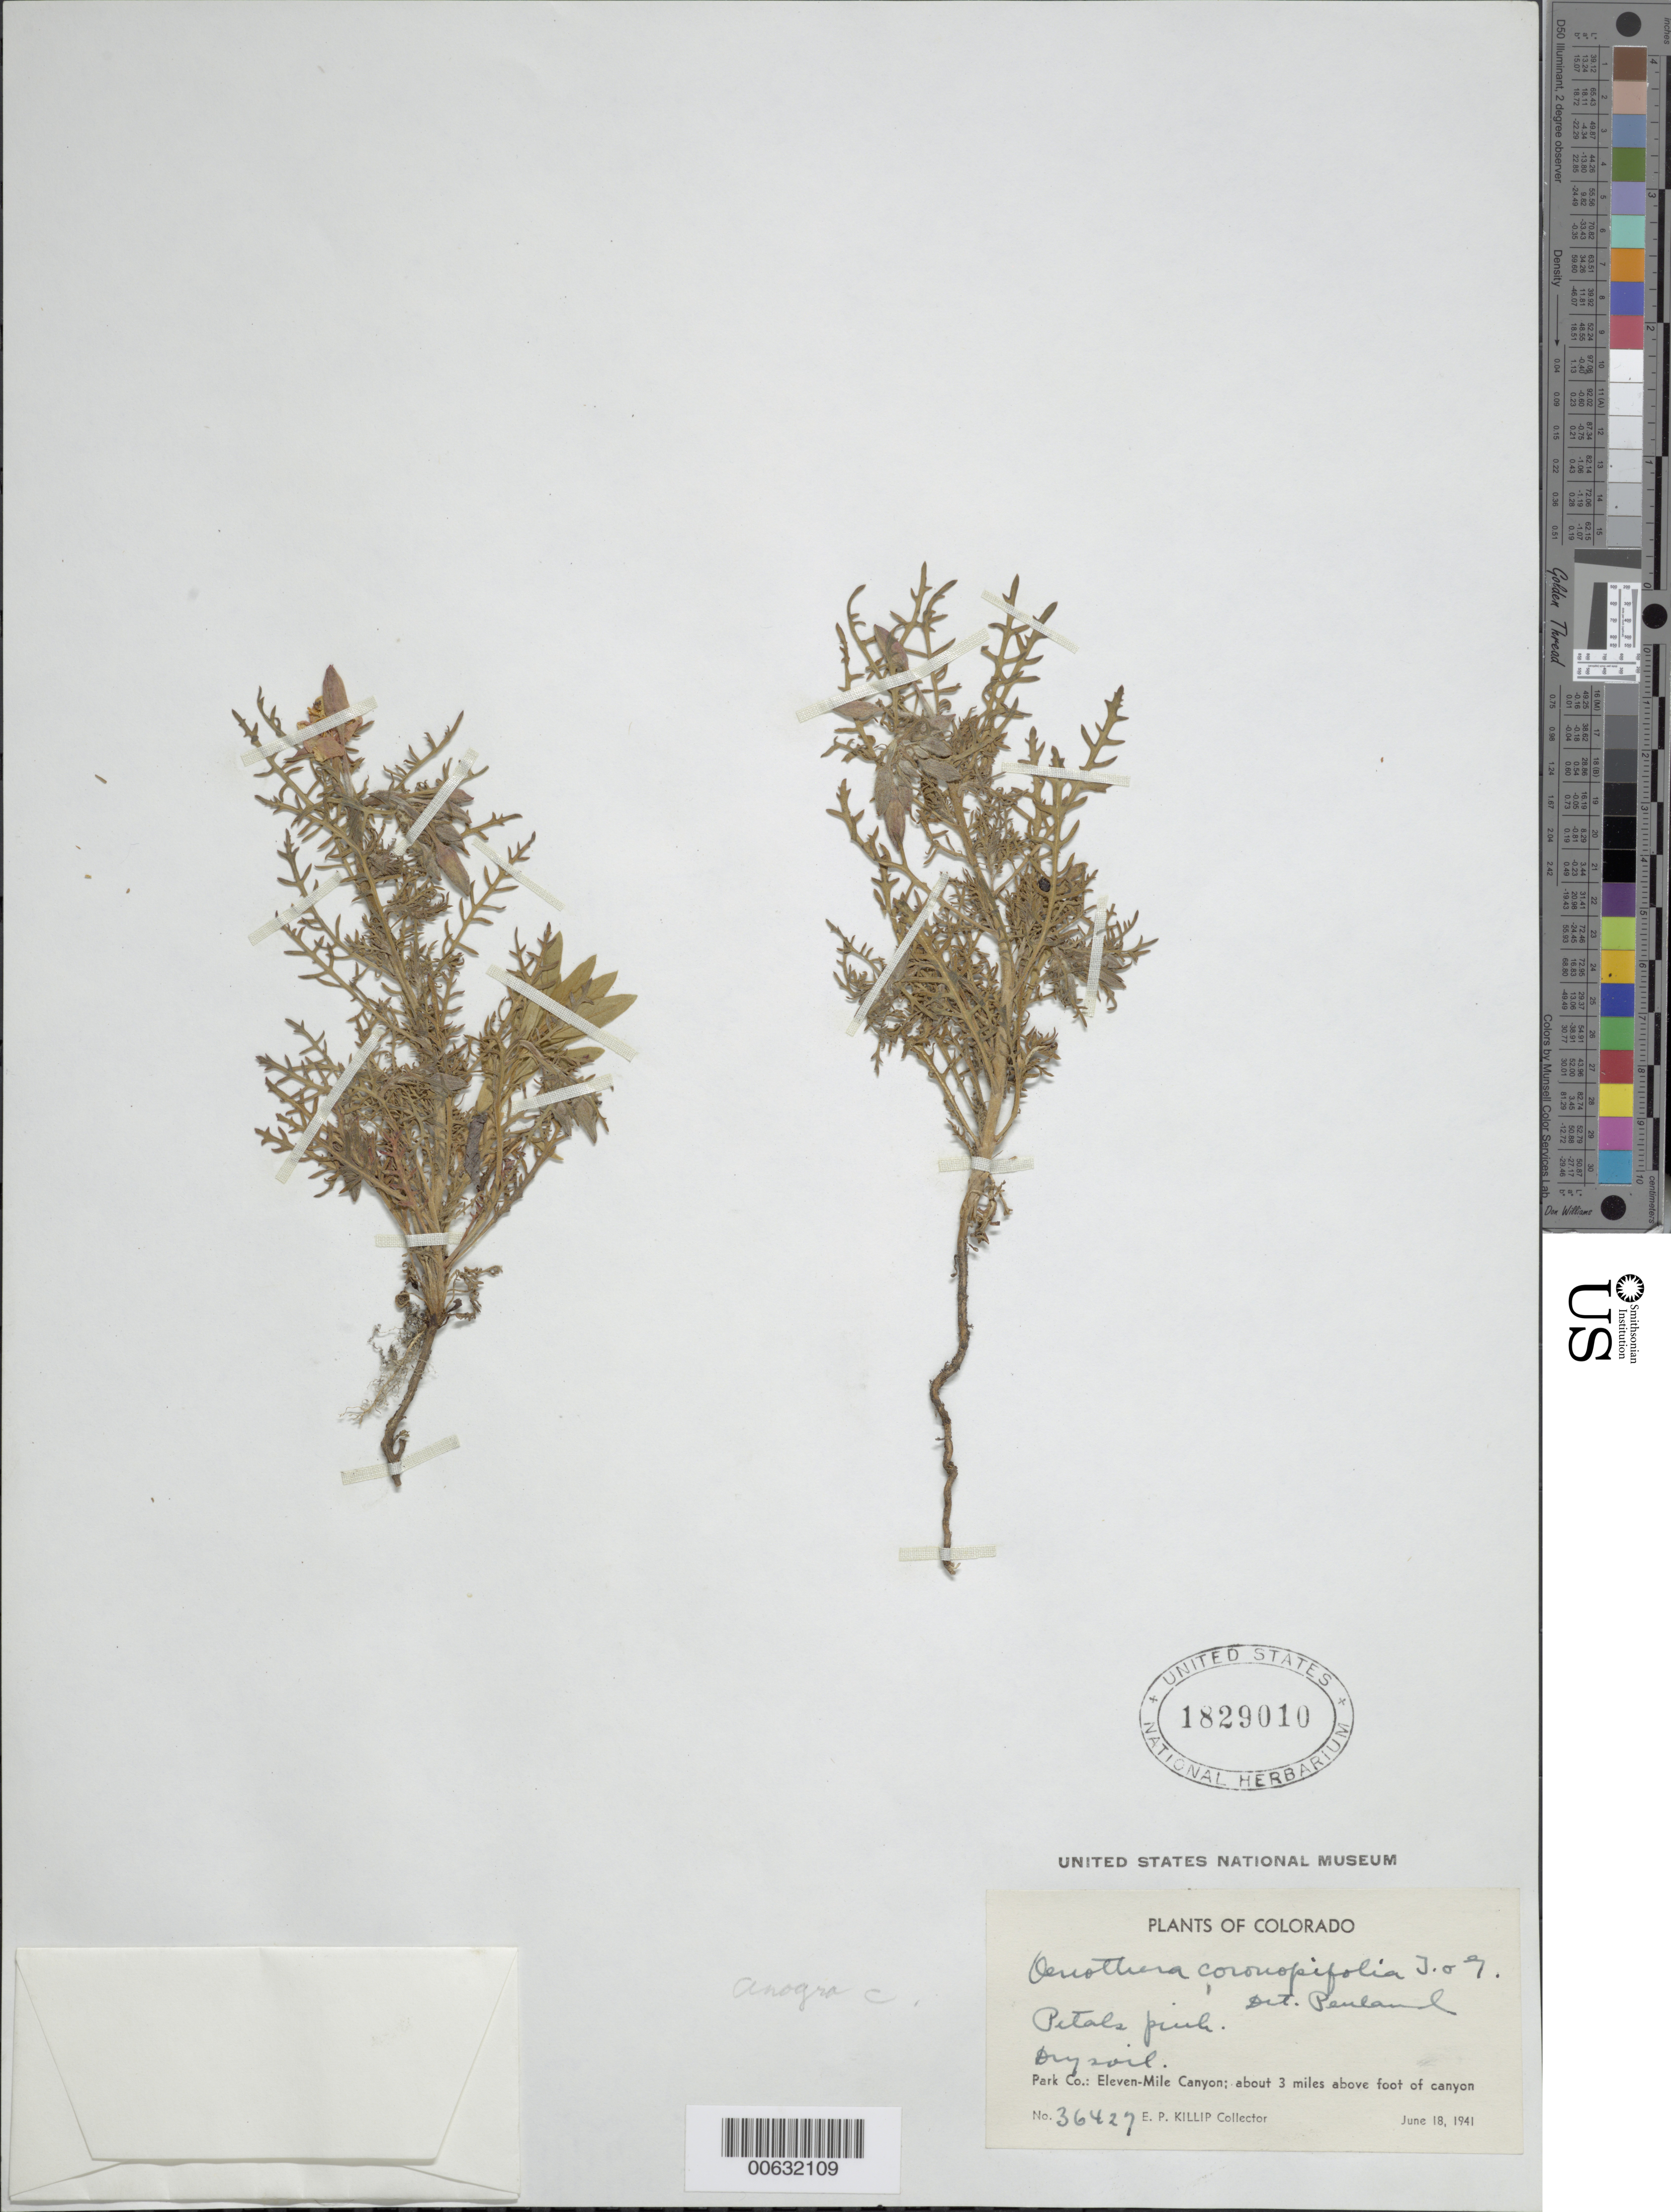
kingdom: Plantae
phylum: Tracheophyta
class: Magnoliopsida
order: Myrtales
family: Onagraceae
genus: Oenothera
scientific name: Oenothera coronopifolia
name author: Torr. & A. Gray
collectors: E. P. Killip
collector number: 36427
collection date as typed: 18 Jun 1941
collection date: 1941-06-18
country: United States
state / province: Colorado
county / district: Park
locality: Eleven-Mile Canyon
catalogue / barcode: US 1829010